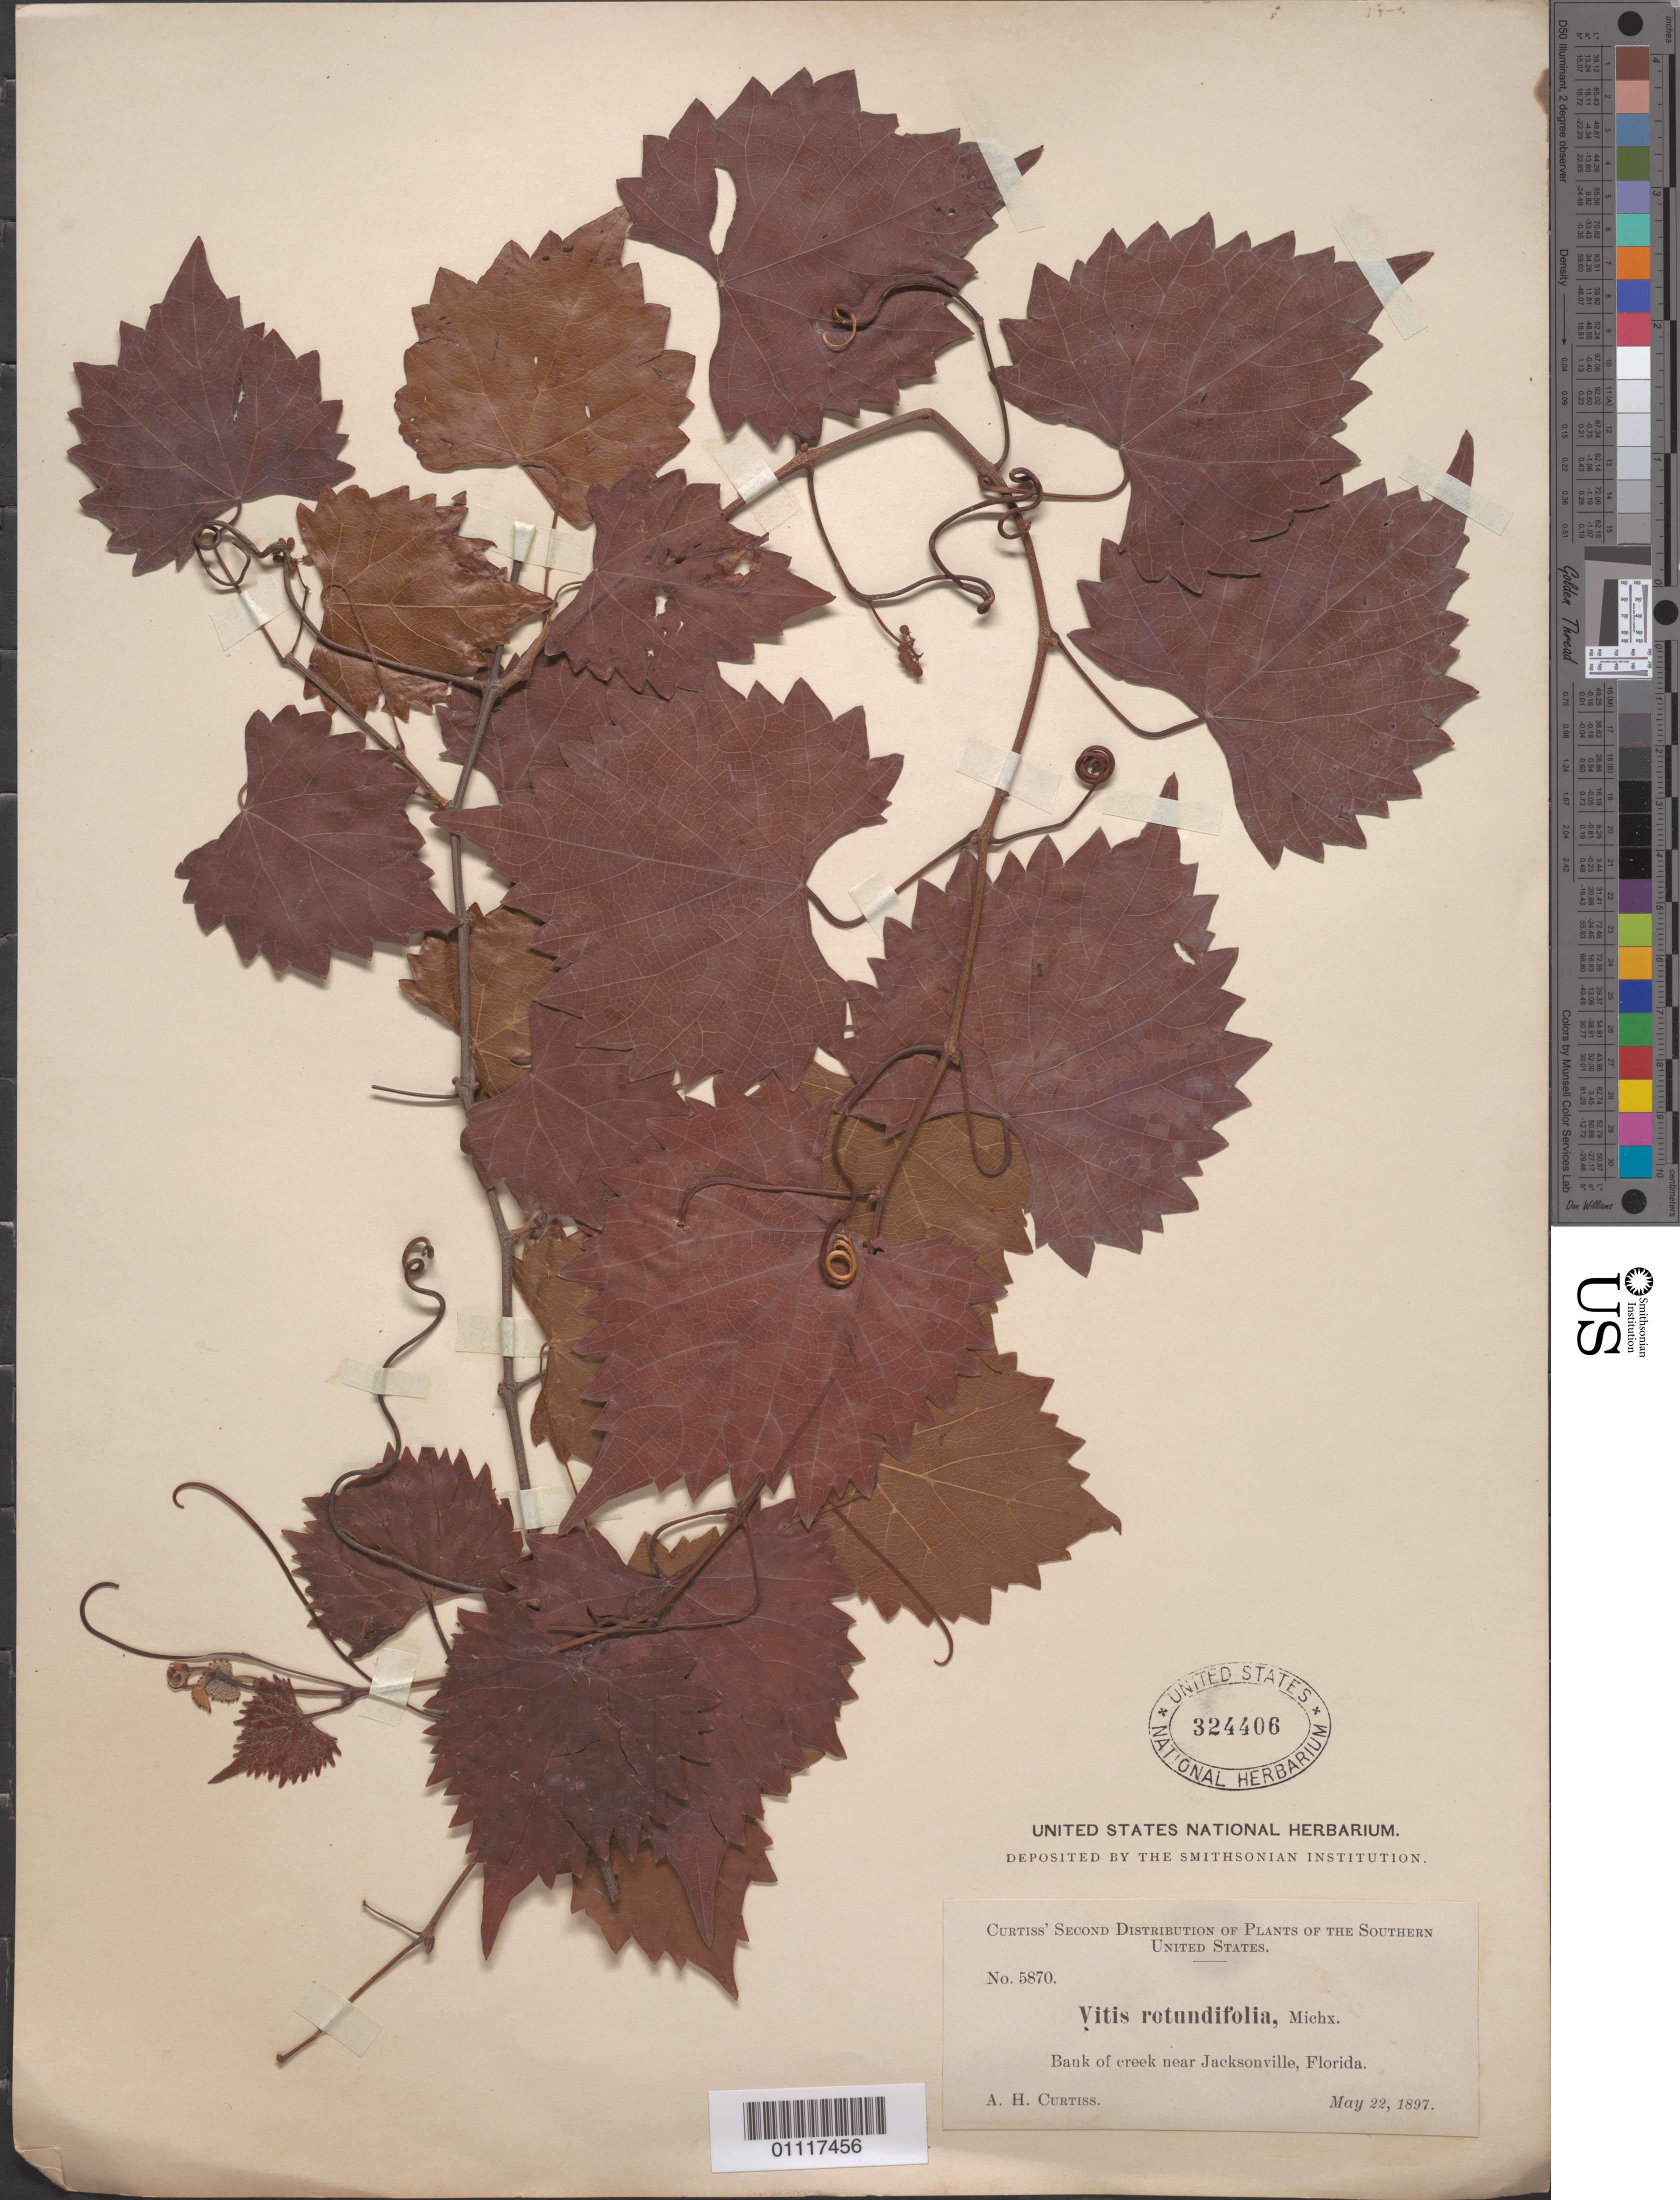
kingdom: Plantae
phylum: Tracheophyta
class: Magnoliopsida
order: Vitales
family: Vitaceae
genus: Vitis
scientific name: Vitis rotundifolia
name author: Michx.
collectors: A. H. Curtiss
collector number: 5870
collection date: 1897-05-22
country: United States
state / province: Florida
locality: Bank of creek near Jacksonville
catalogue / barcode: US 324406